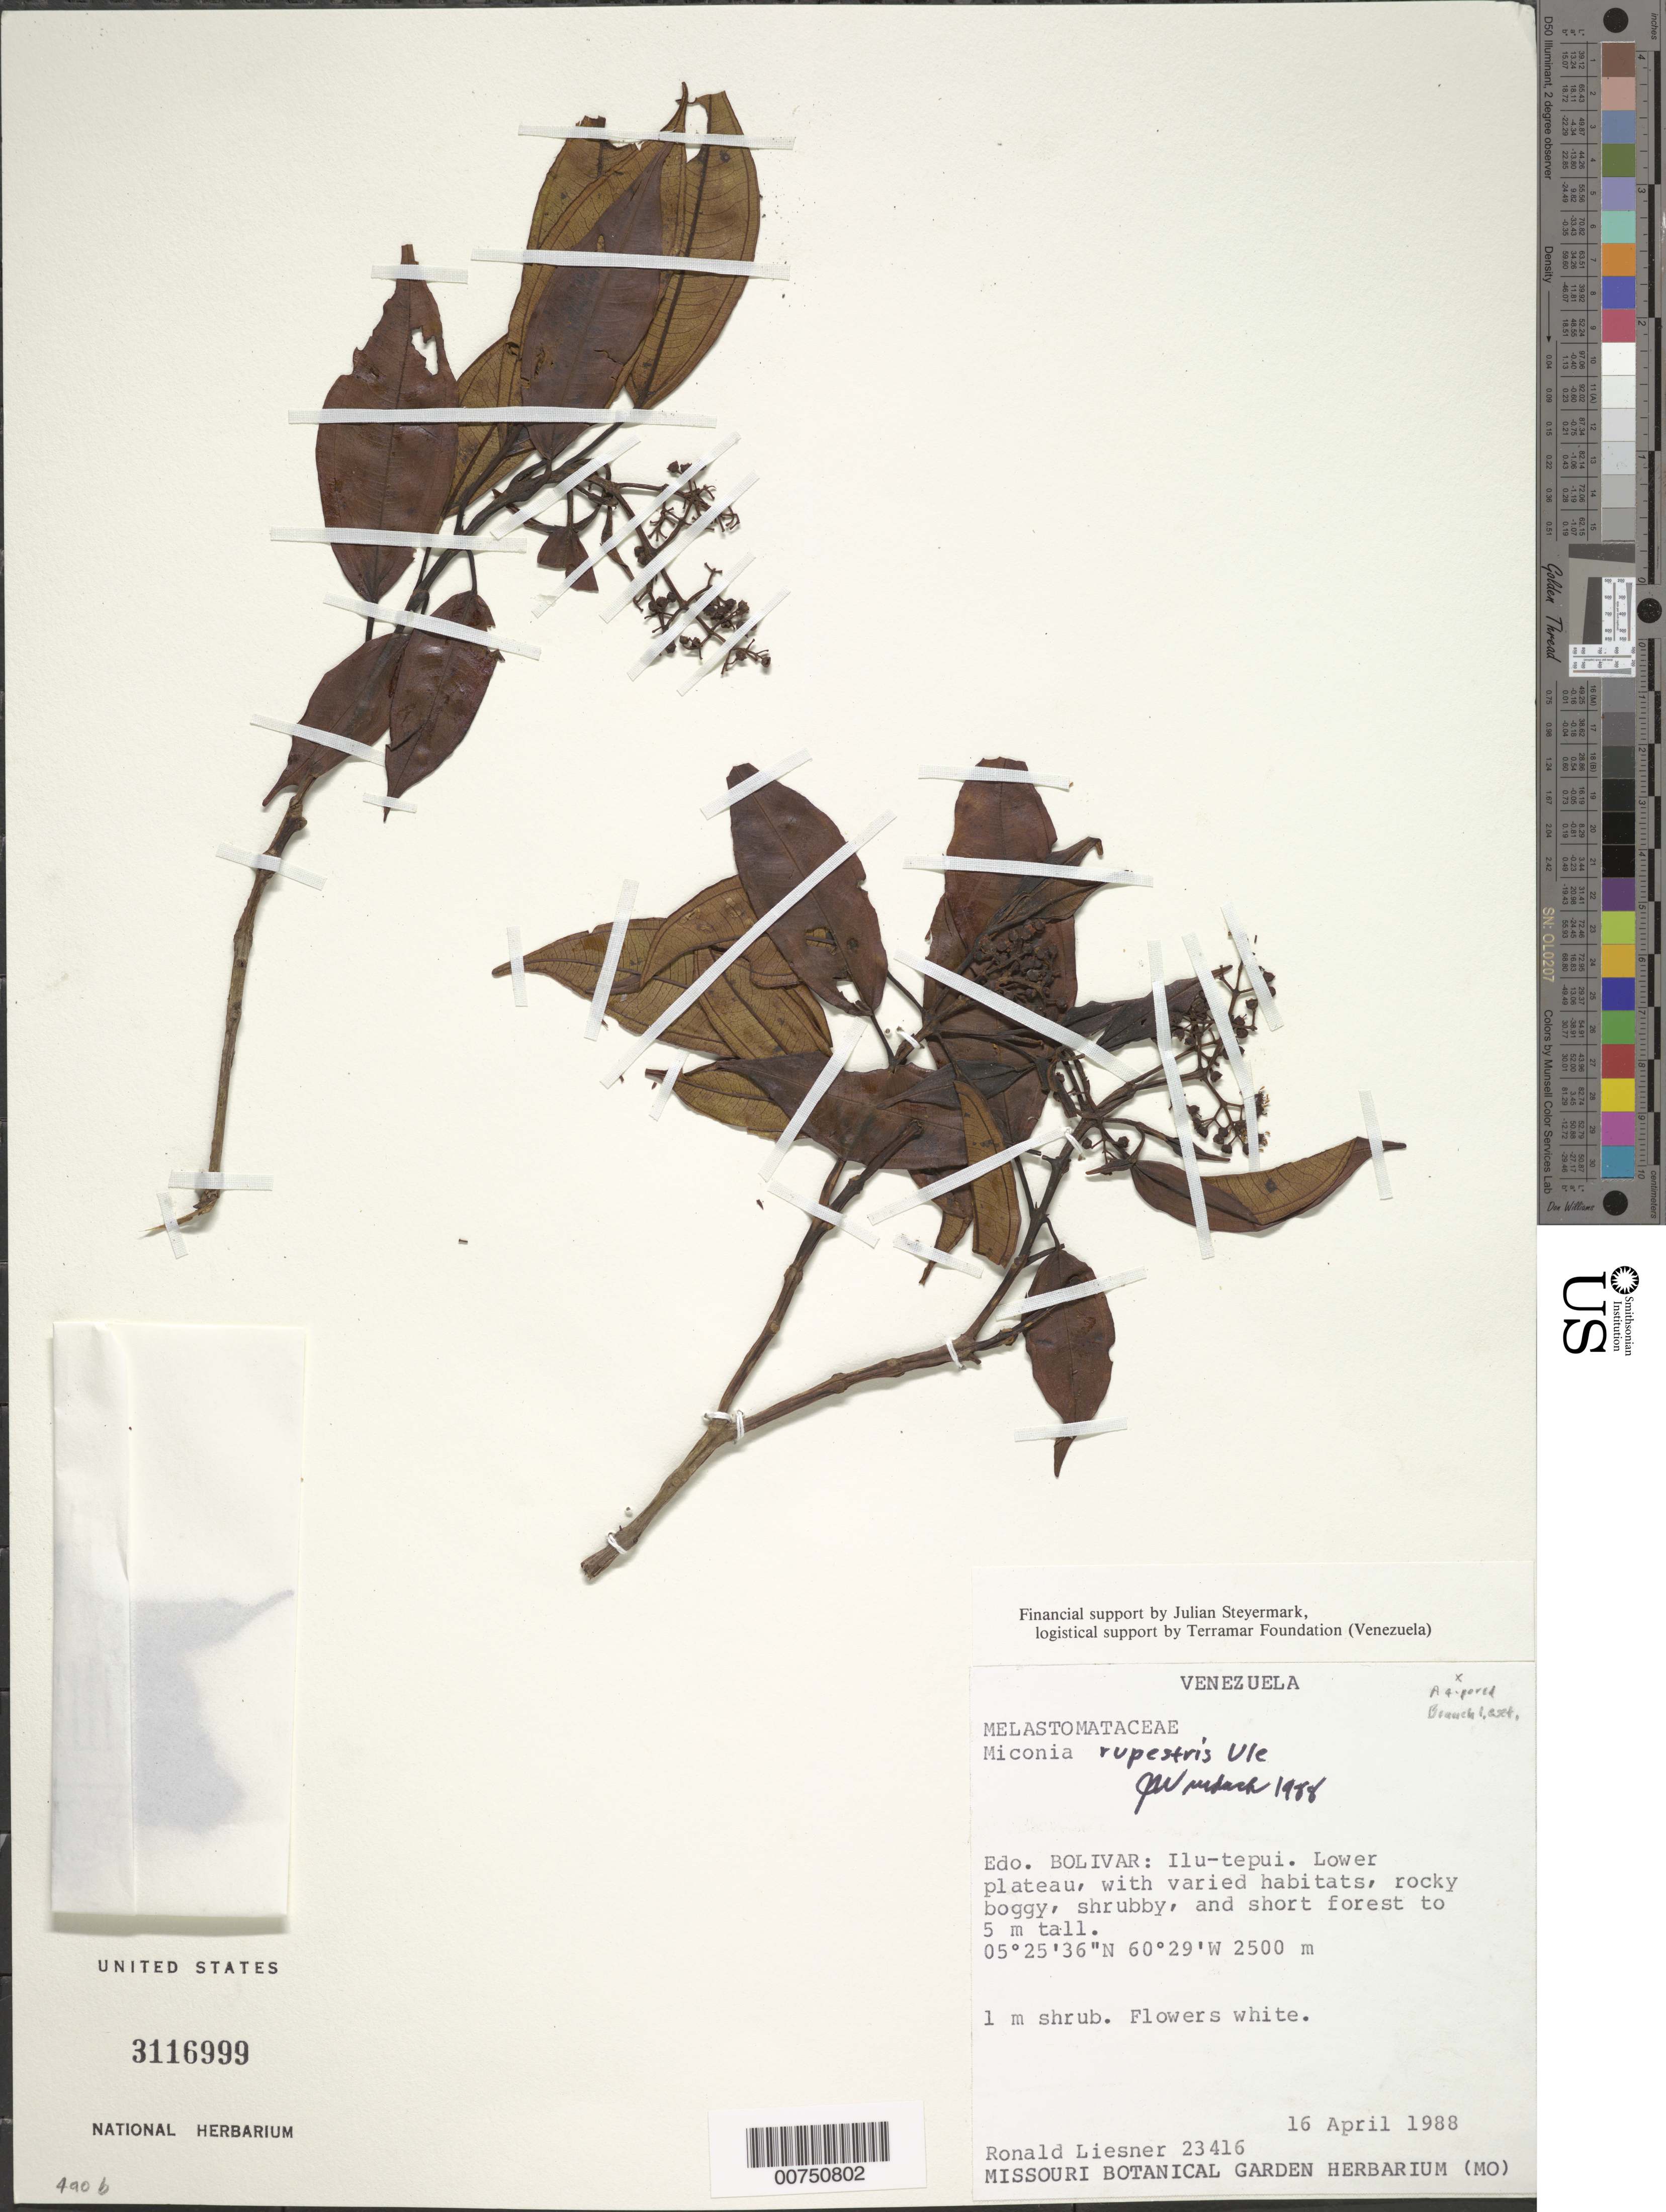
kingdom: Plantae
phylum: Tracheophyta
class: Magnoliopsida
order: Myrtales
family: Melastomataceae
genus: Miconia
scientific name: Miconia rupestris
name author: Ule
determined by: Wurdack, John J., (US), US (UNITED STATES)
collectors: R. L. Liesner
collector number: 23416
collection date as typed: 16-Apr-88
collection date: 1988-04-16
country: Venezuela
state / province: Bolívar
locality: Ilu-tepuí, lower plateau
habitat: Lower plateau, with varied habitats, rocky boggy, shrubby, and short forest to 5m tall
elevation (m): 2500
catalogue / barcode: US 3116999